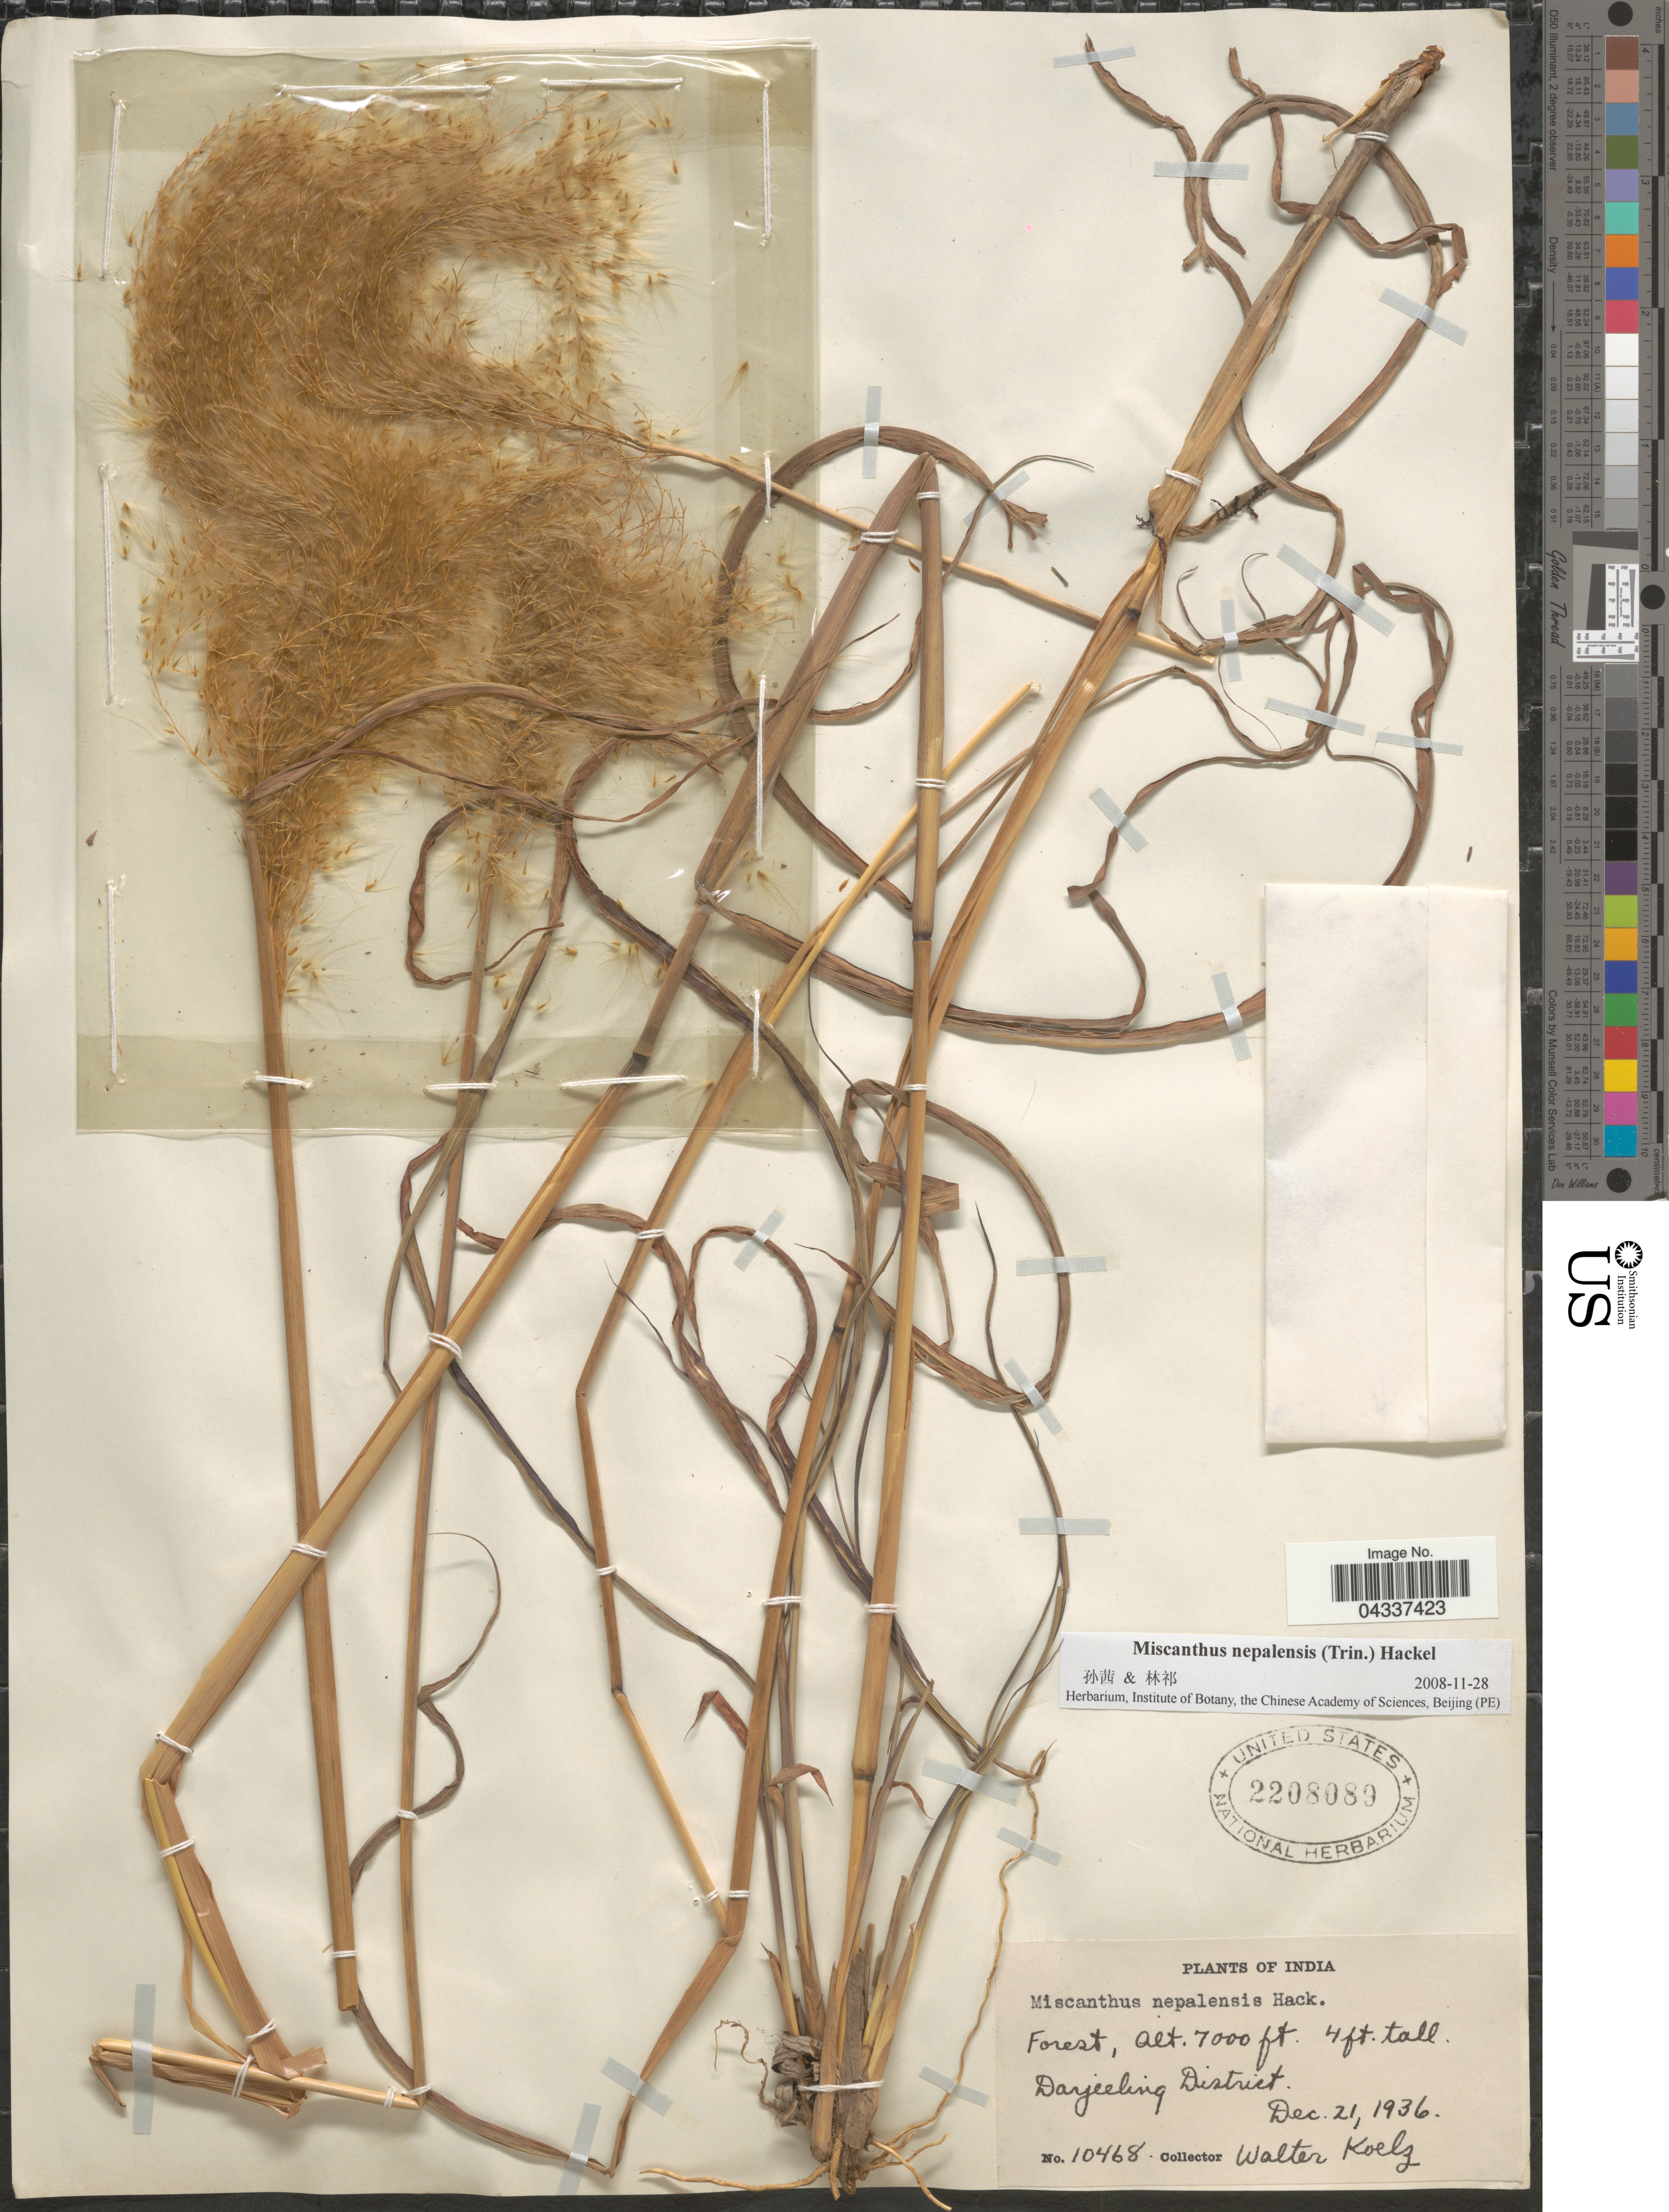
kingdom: Plantae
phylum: Tracheophyta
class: Liliopsida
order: Poales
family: Poaceae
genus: Miscanthus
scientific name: Miscanthus nepalensis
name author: (Trin.) Hack.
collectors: W. N. Koelz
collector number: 10468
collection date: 1936-12-21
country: India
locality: Forest. Darjeeling District.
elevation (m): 2134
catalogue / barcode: US 2208089